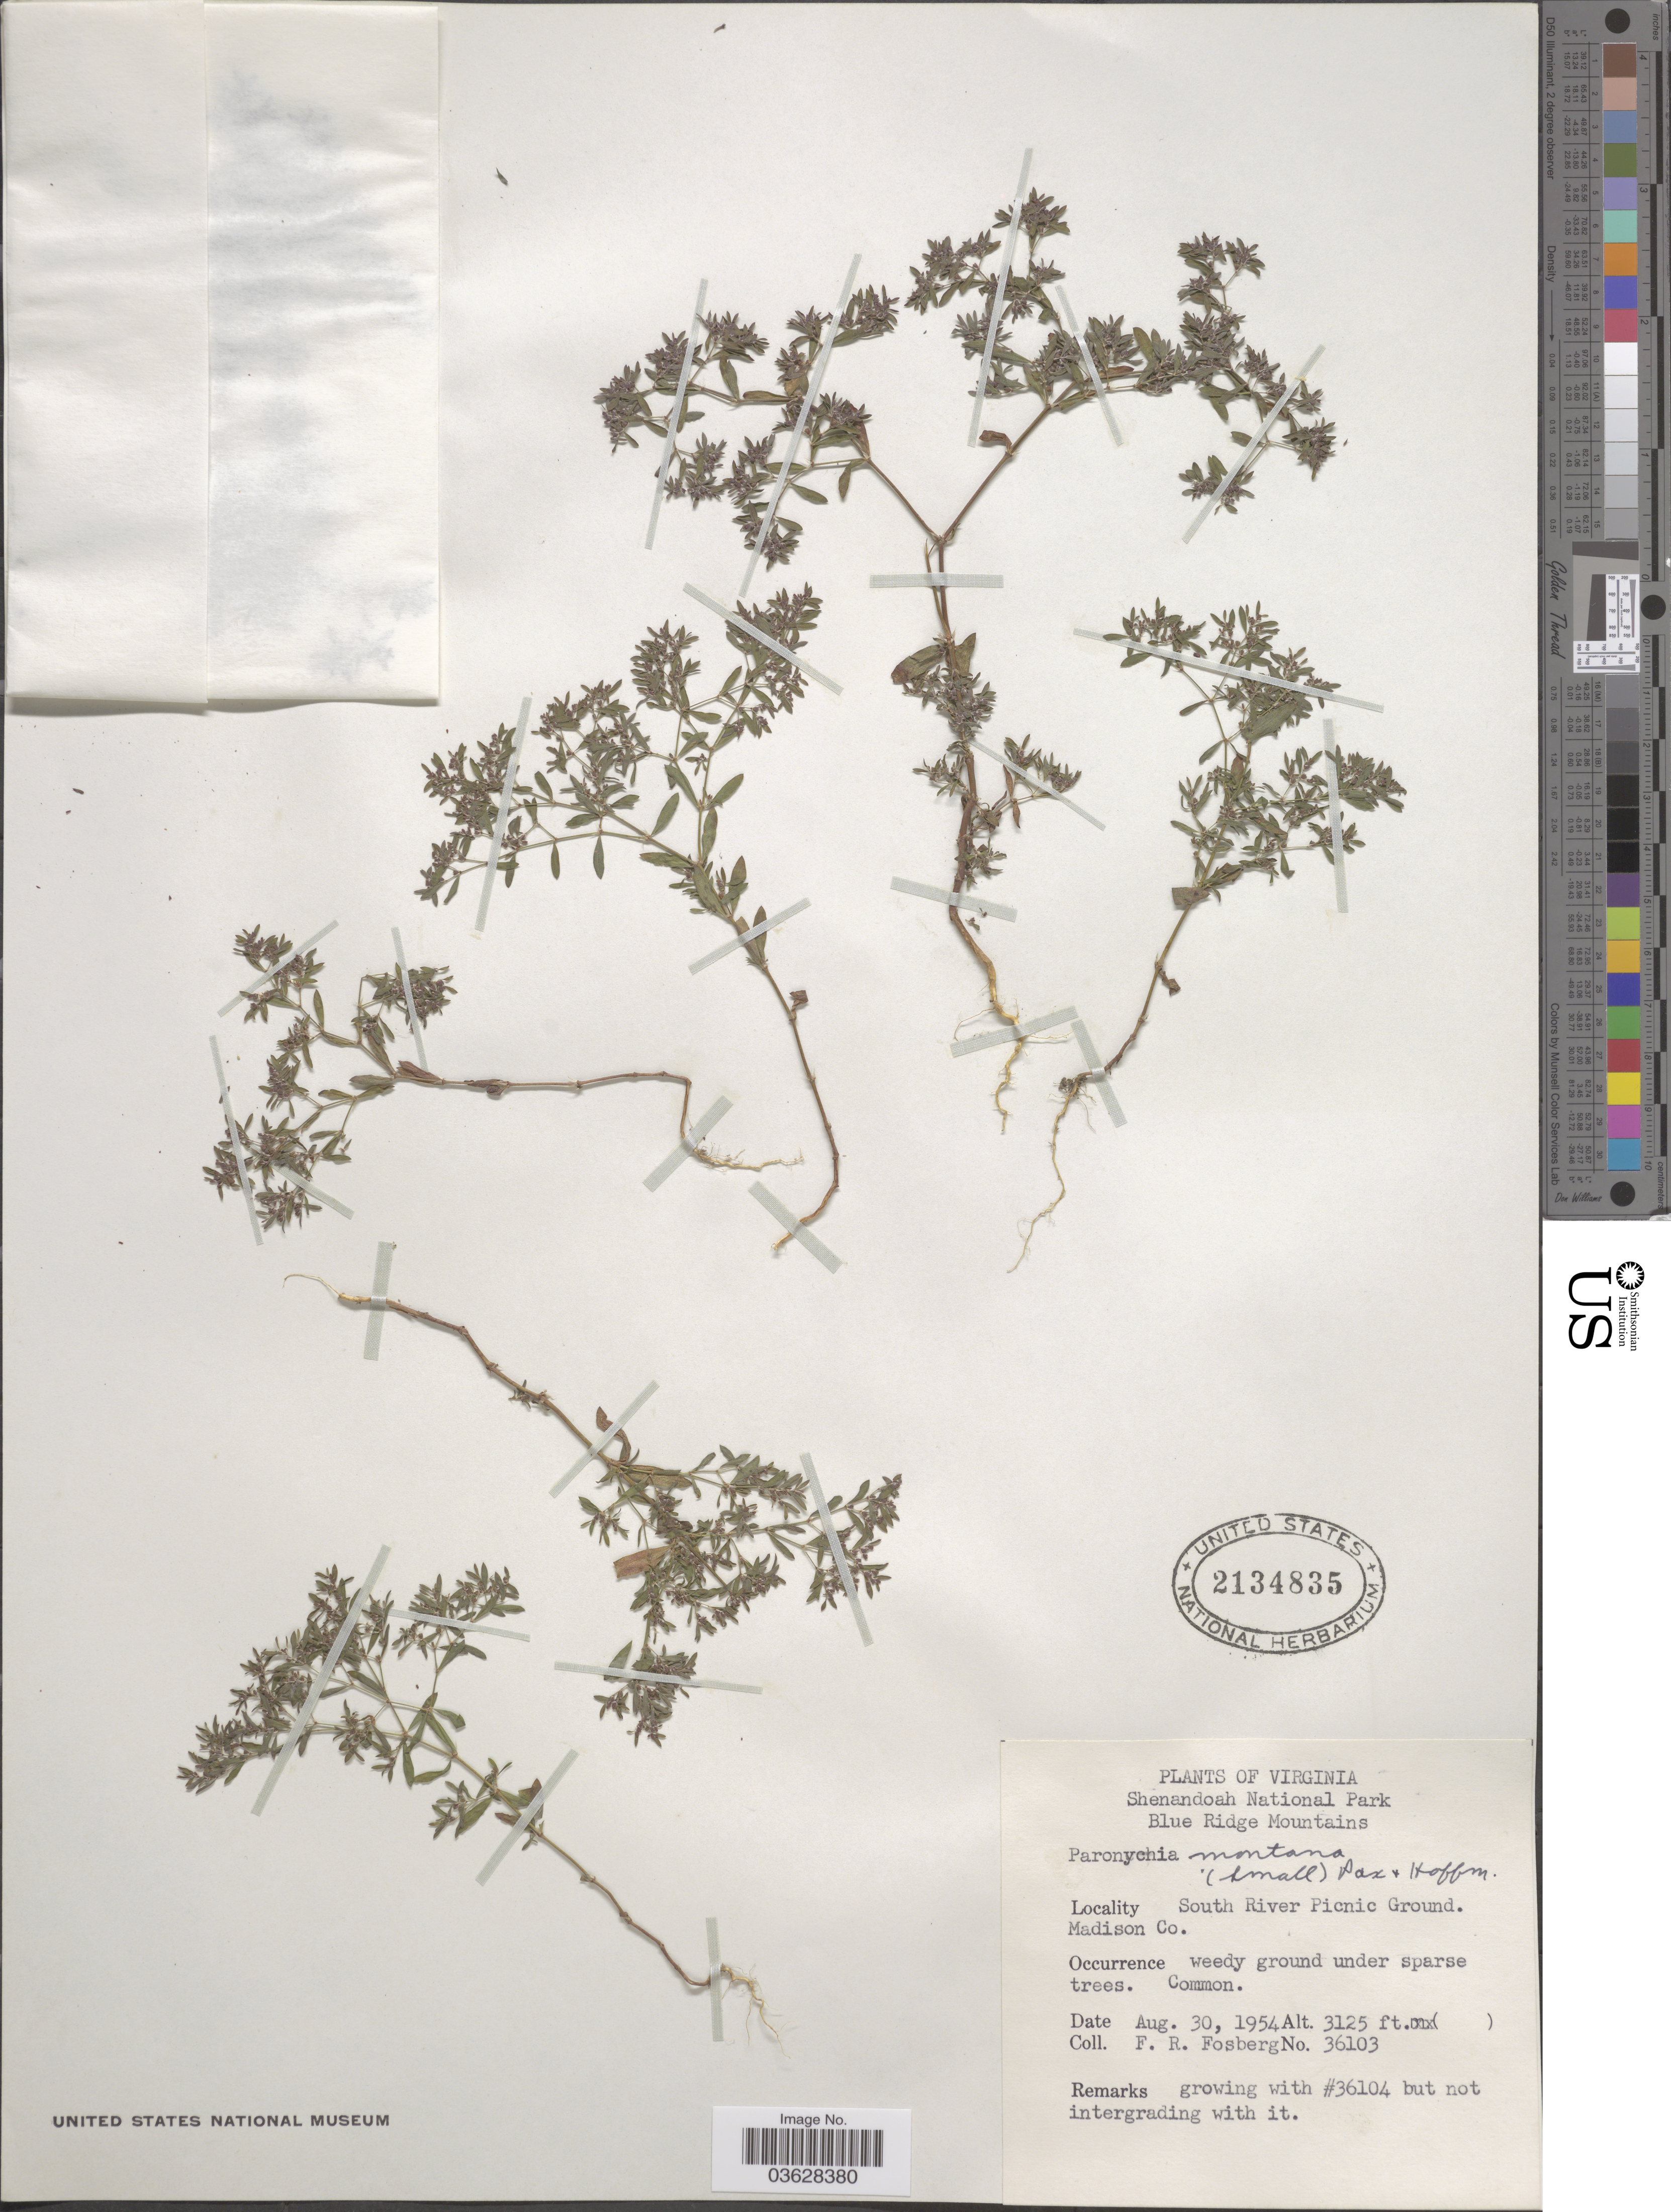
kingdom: Plantae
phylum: Tracheophyta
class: Magnoliopsida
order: Caryophyllales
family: Caryophyllaceae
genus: Paronychia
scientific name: Paronychia fastigiata var. pumila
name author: (Alph. Wood) Fernald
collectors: F. R. Fosberg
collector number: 36103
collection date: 1954-08-30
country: United States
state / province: Virginia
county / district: Madison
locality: Shenandoah National Park. Blue Ridge Mountains. South River Picnic Ground. Madison Co.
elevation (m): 952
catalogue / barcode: US 2134835